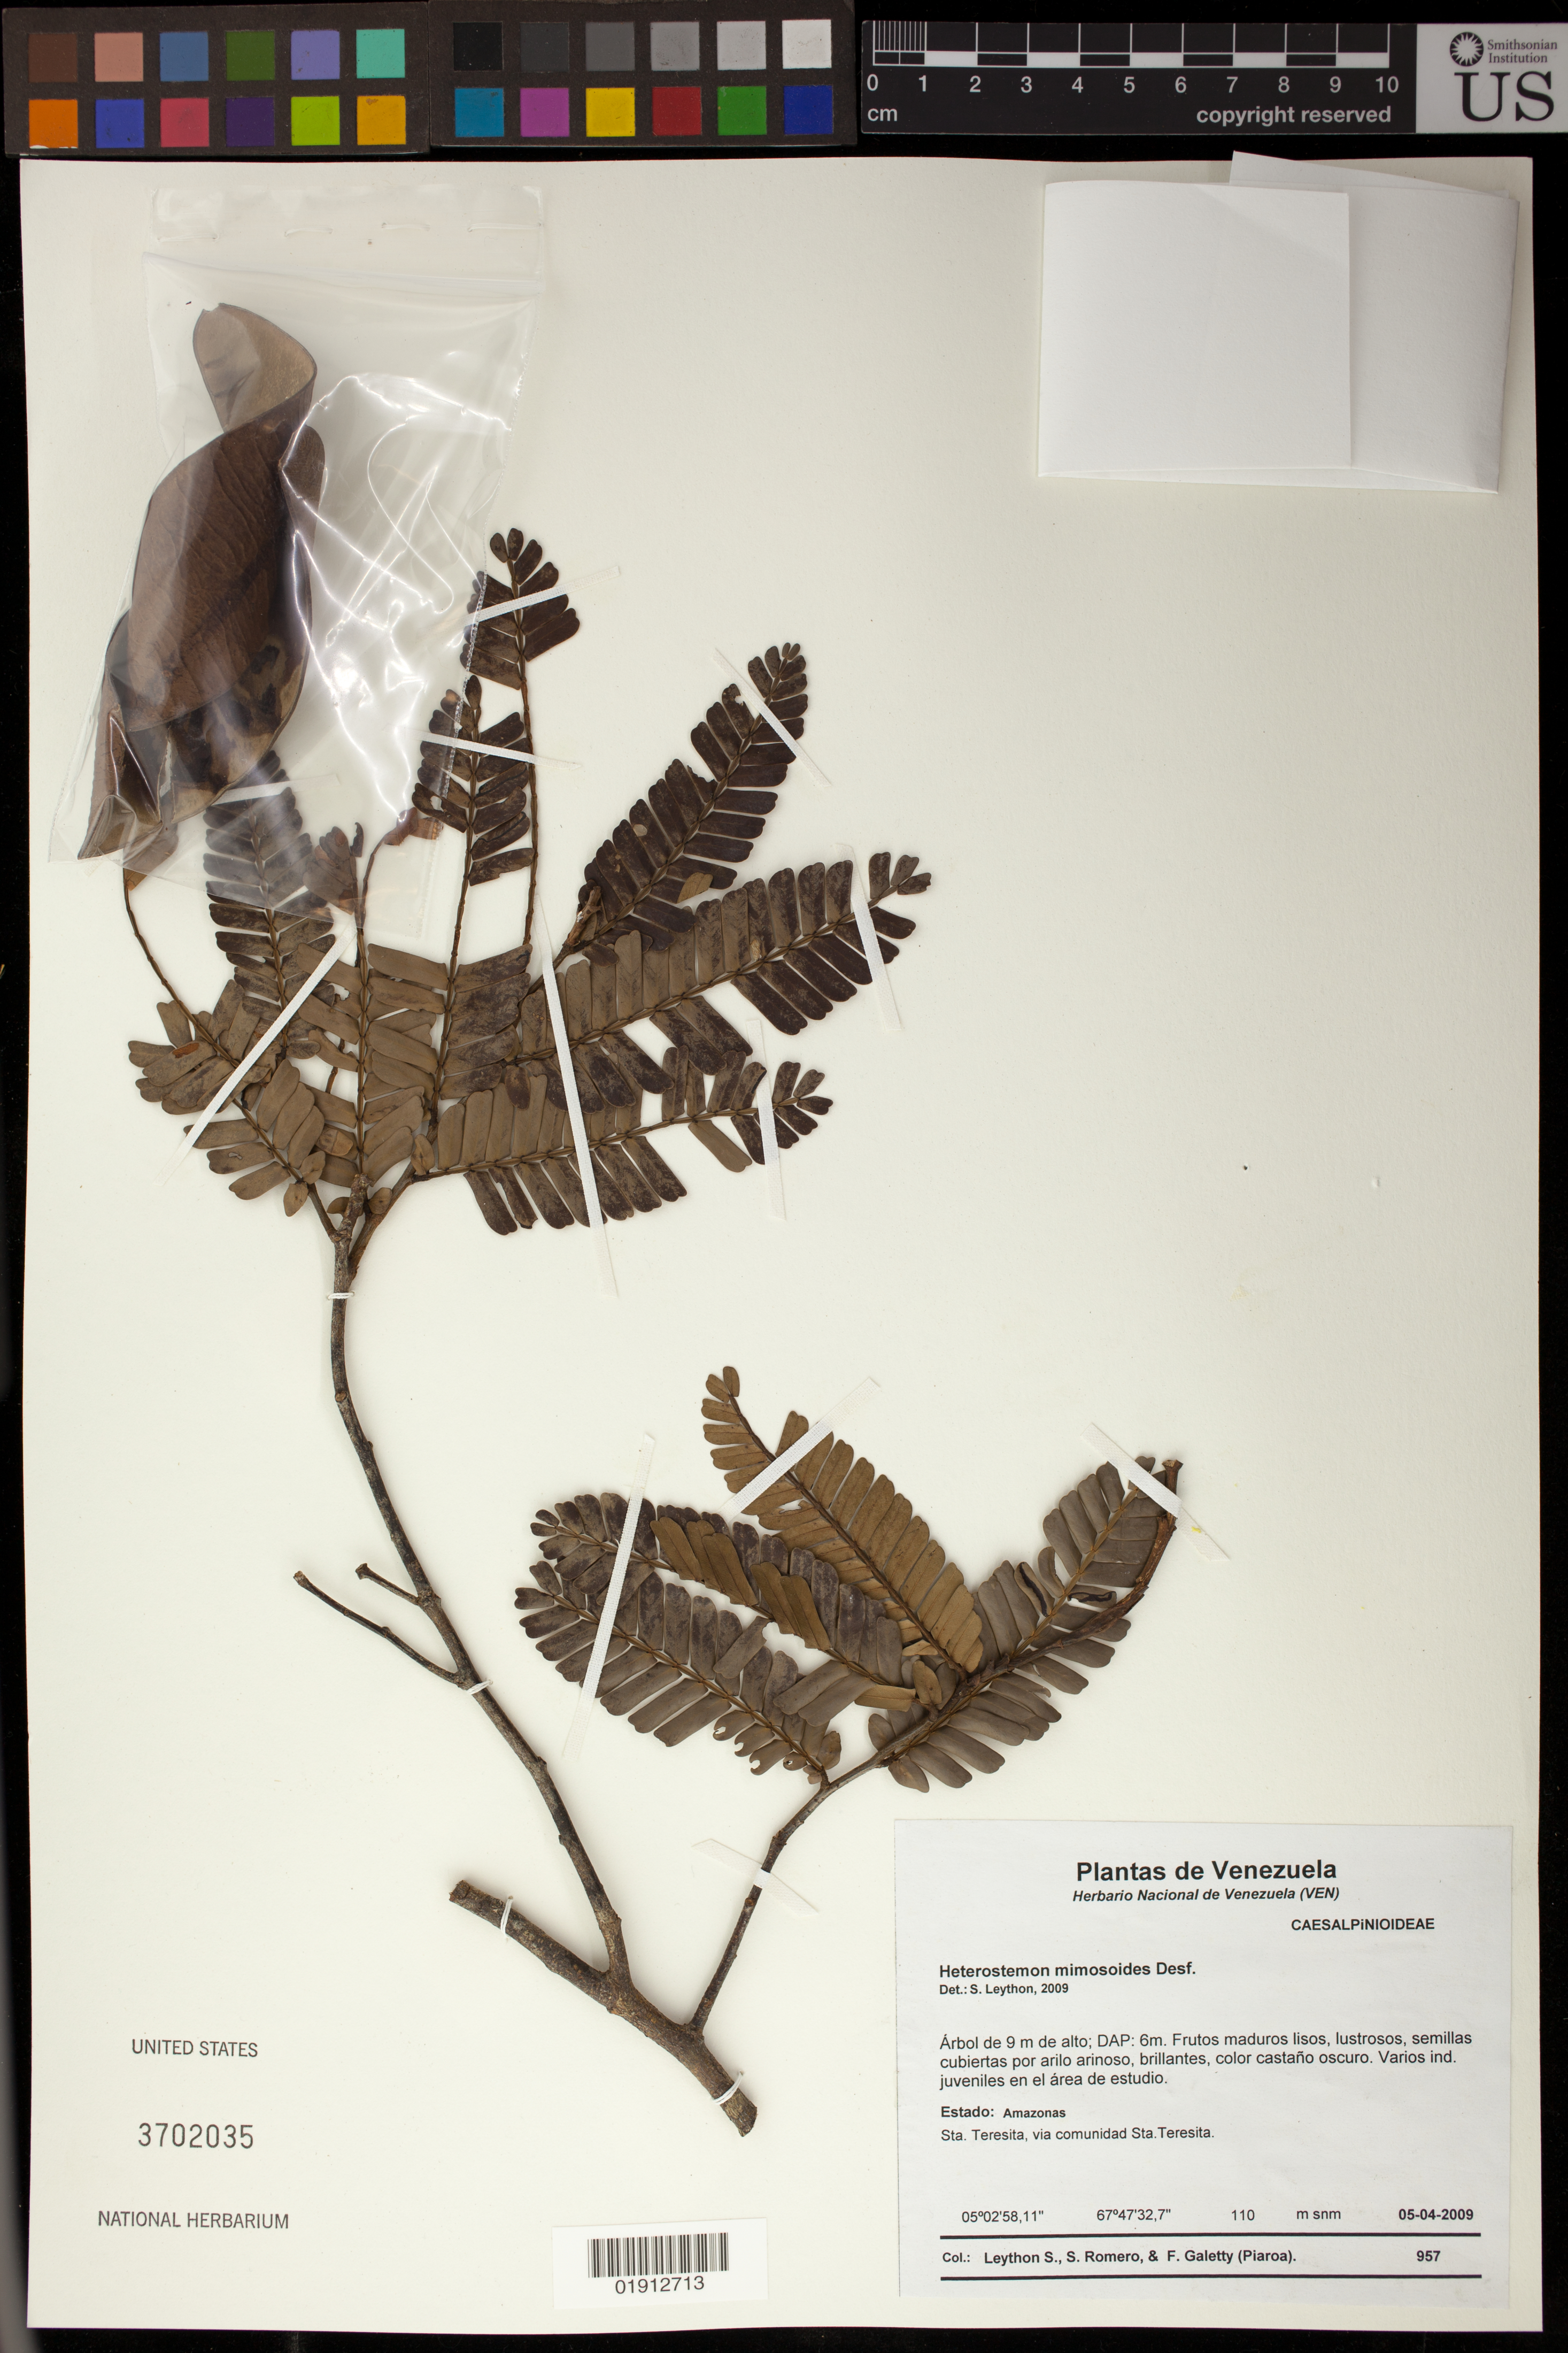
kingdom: Plantae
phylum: Tracheophyta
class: Magnoliopsida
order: Fabales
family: Fabaceae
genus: Heterostemon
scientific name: Heterostemon mimosoides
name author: Desf.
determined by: Leython, S.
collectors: S. Leython, S. Romero & F. Galetty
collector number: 957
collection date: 2009-04-05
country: Venezuela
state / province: Amazonas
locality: Sta. Teresita, via comunidad Sta. Teresita.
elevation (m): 110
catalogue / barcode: US 3702035